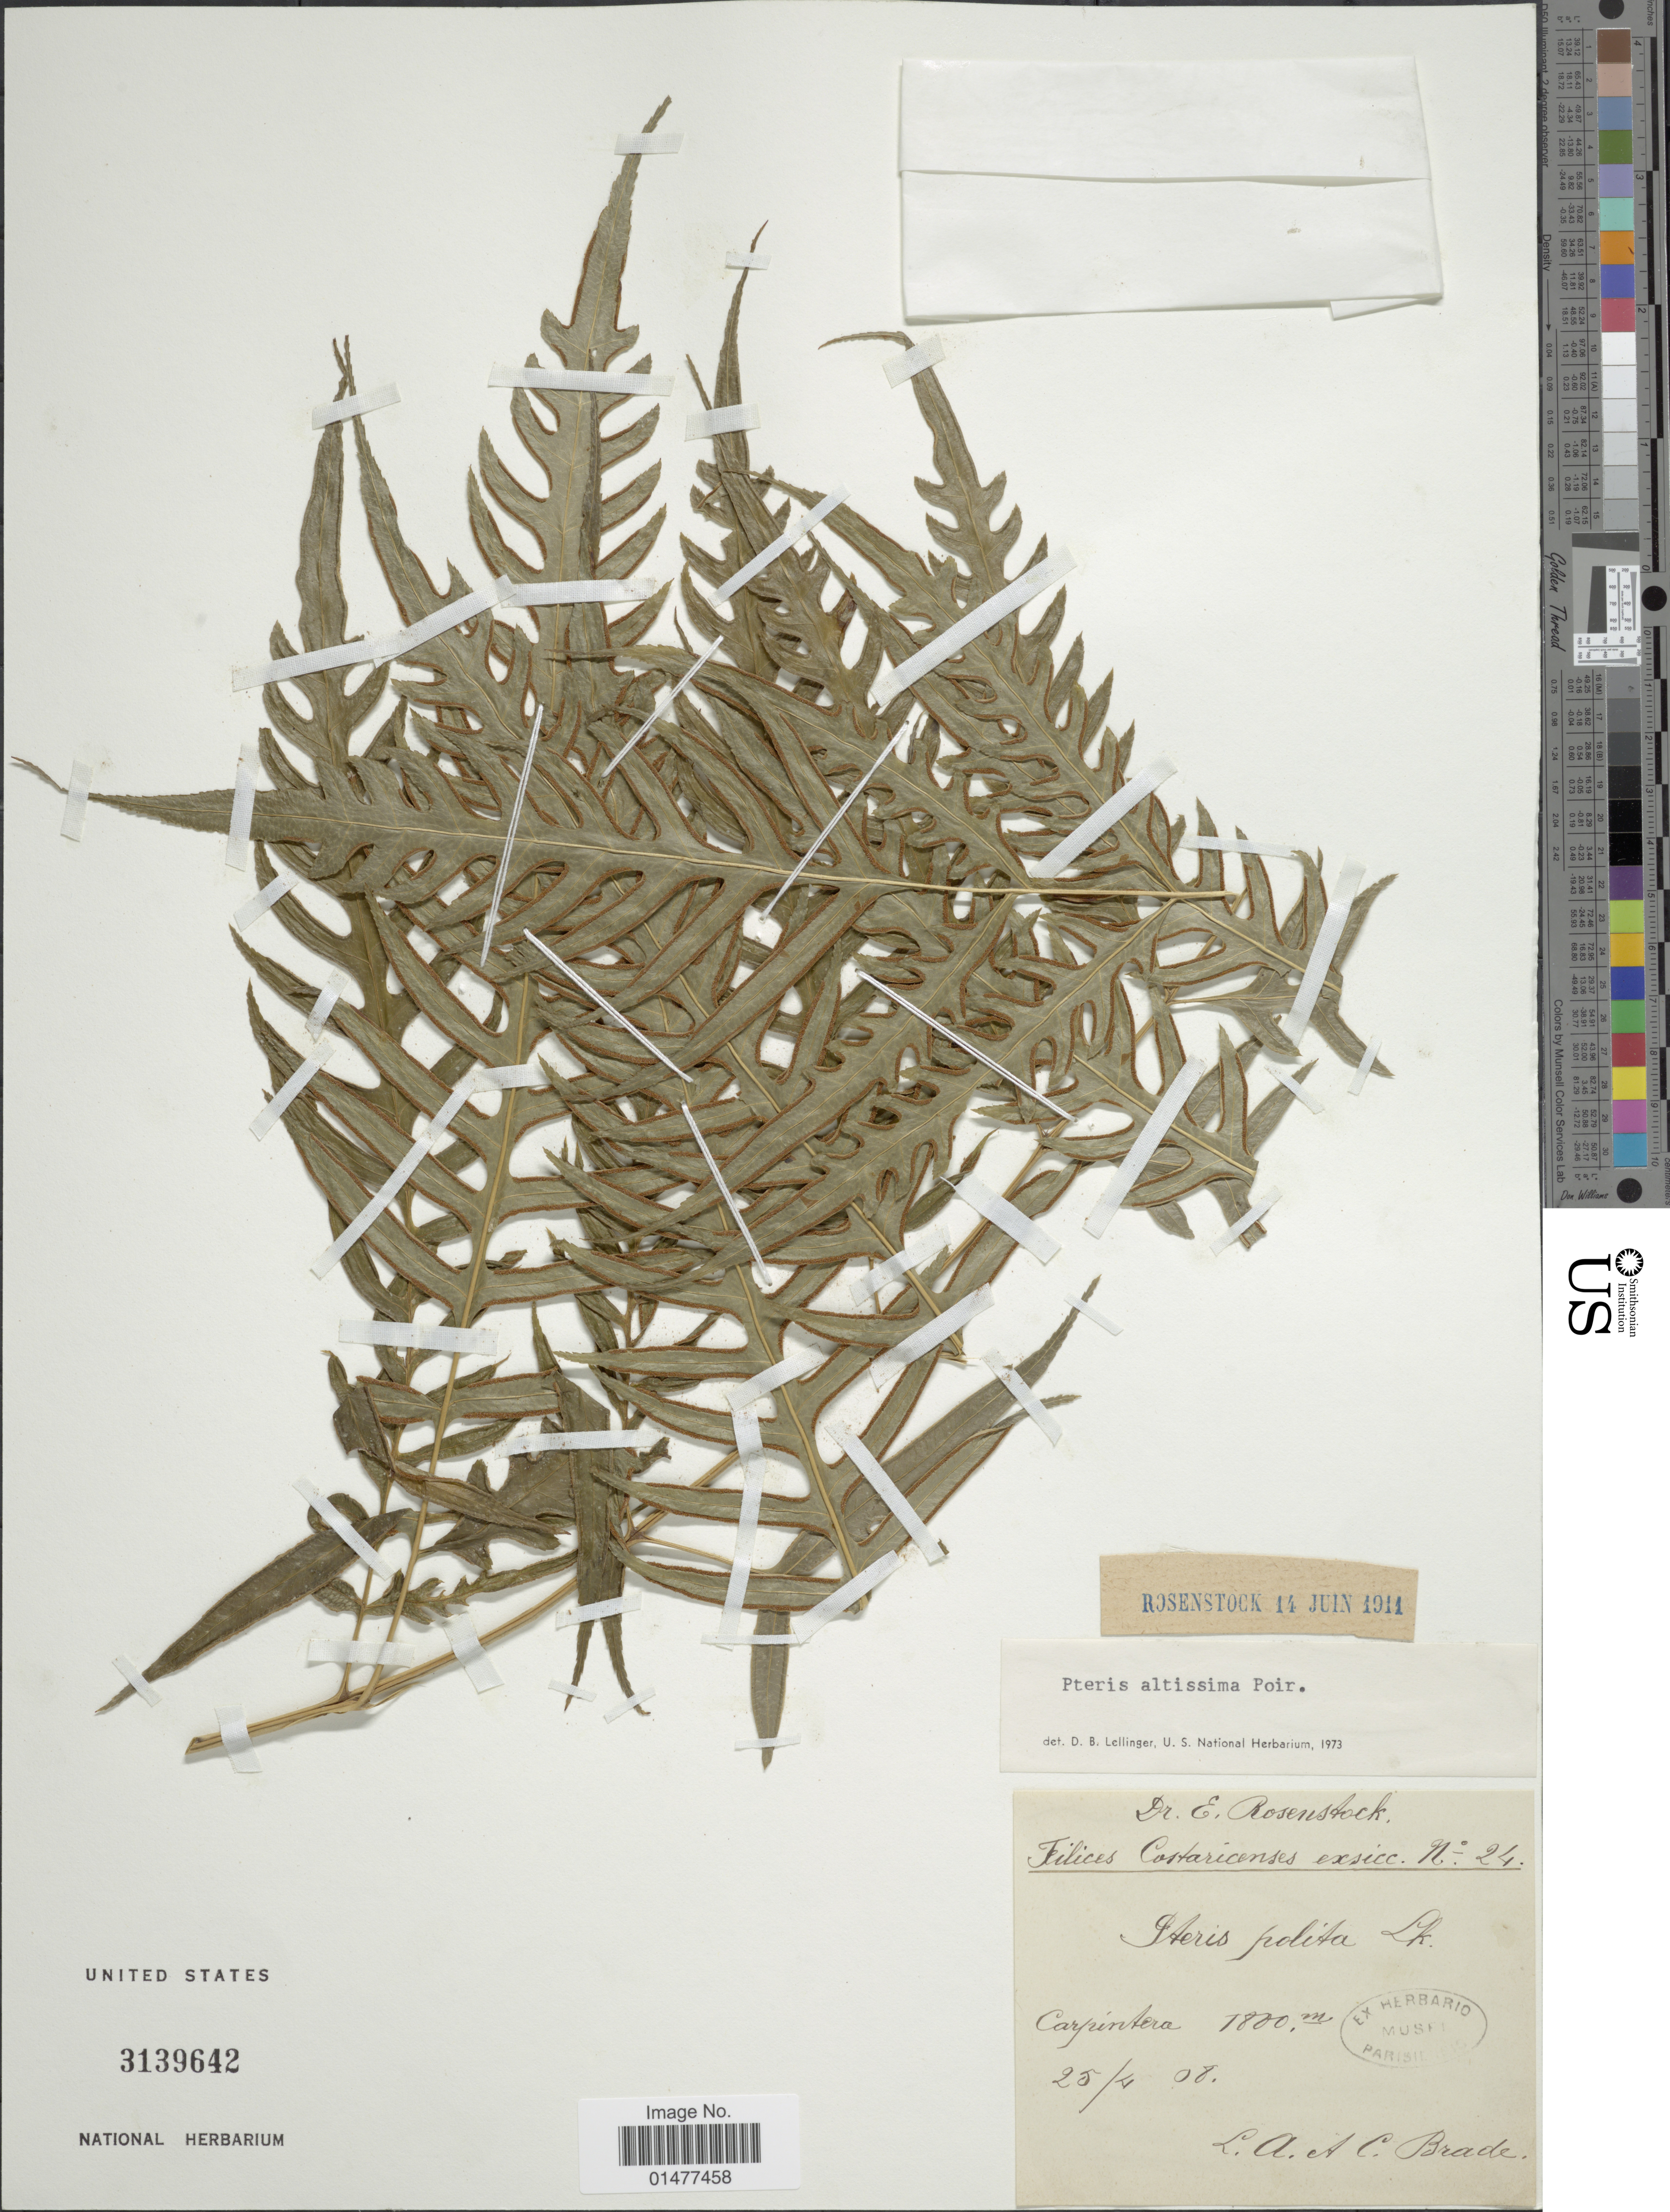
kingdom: Plantae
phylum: Tracheophyta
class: Polypodiopsida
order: Polypodiales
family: Pteridaceae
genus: Pteris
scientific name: Pteris altissima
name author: Poir.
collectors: A. Brade & C. Brade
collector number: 24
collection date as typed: Transcribed d/m/y: 25/4/8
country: Costa Rica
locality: Carpintera.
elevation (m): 1800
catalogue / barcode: US 3139642